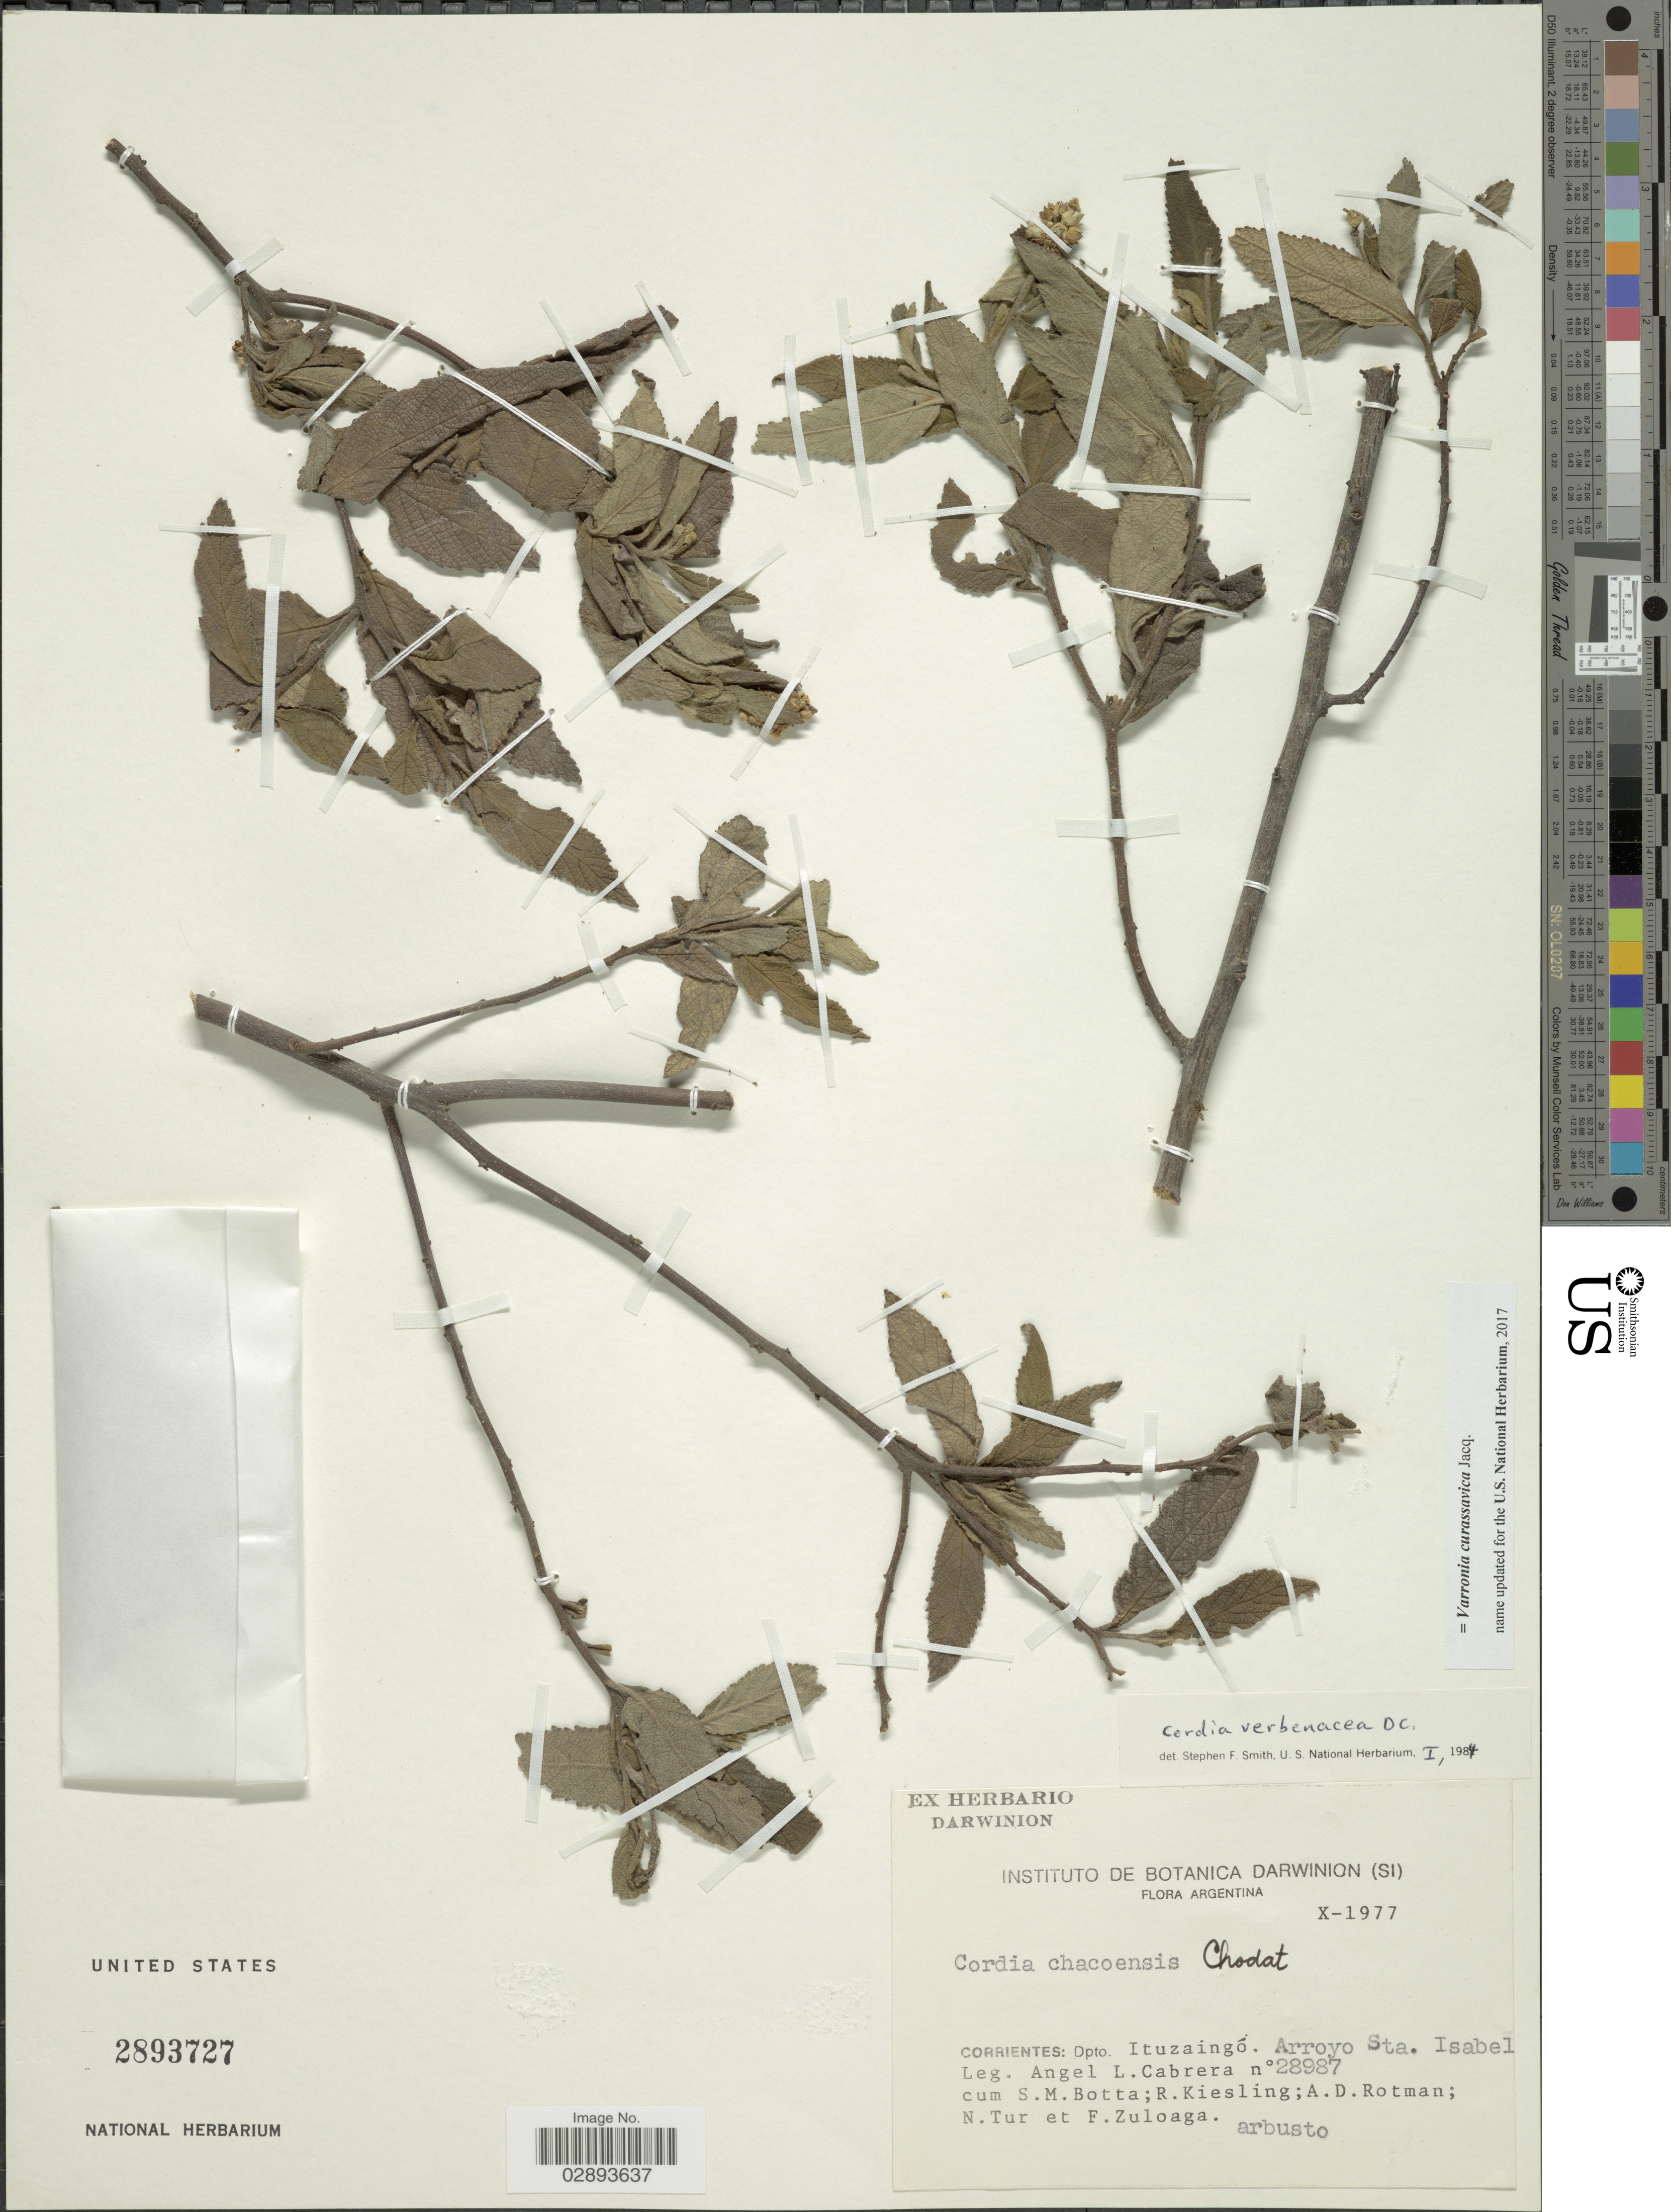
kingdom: Plantae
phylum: Tracheophyta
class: Magnoliopsida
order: Boraginales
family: Cordiaceae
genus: Varronia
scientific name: Varronia curassavica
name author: Jacq.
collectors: A. L. Cabrera, S. Botta, R. Kiesling & A. D. Rotman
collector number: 28987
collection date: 1977-10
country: Argentina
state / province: Corrientes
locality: Corrientes: Dpto. Ituzaingó, Arroyo Sta. Isabel.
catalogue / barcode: US 2893727